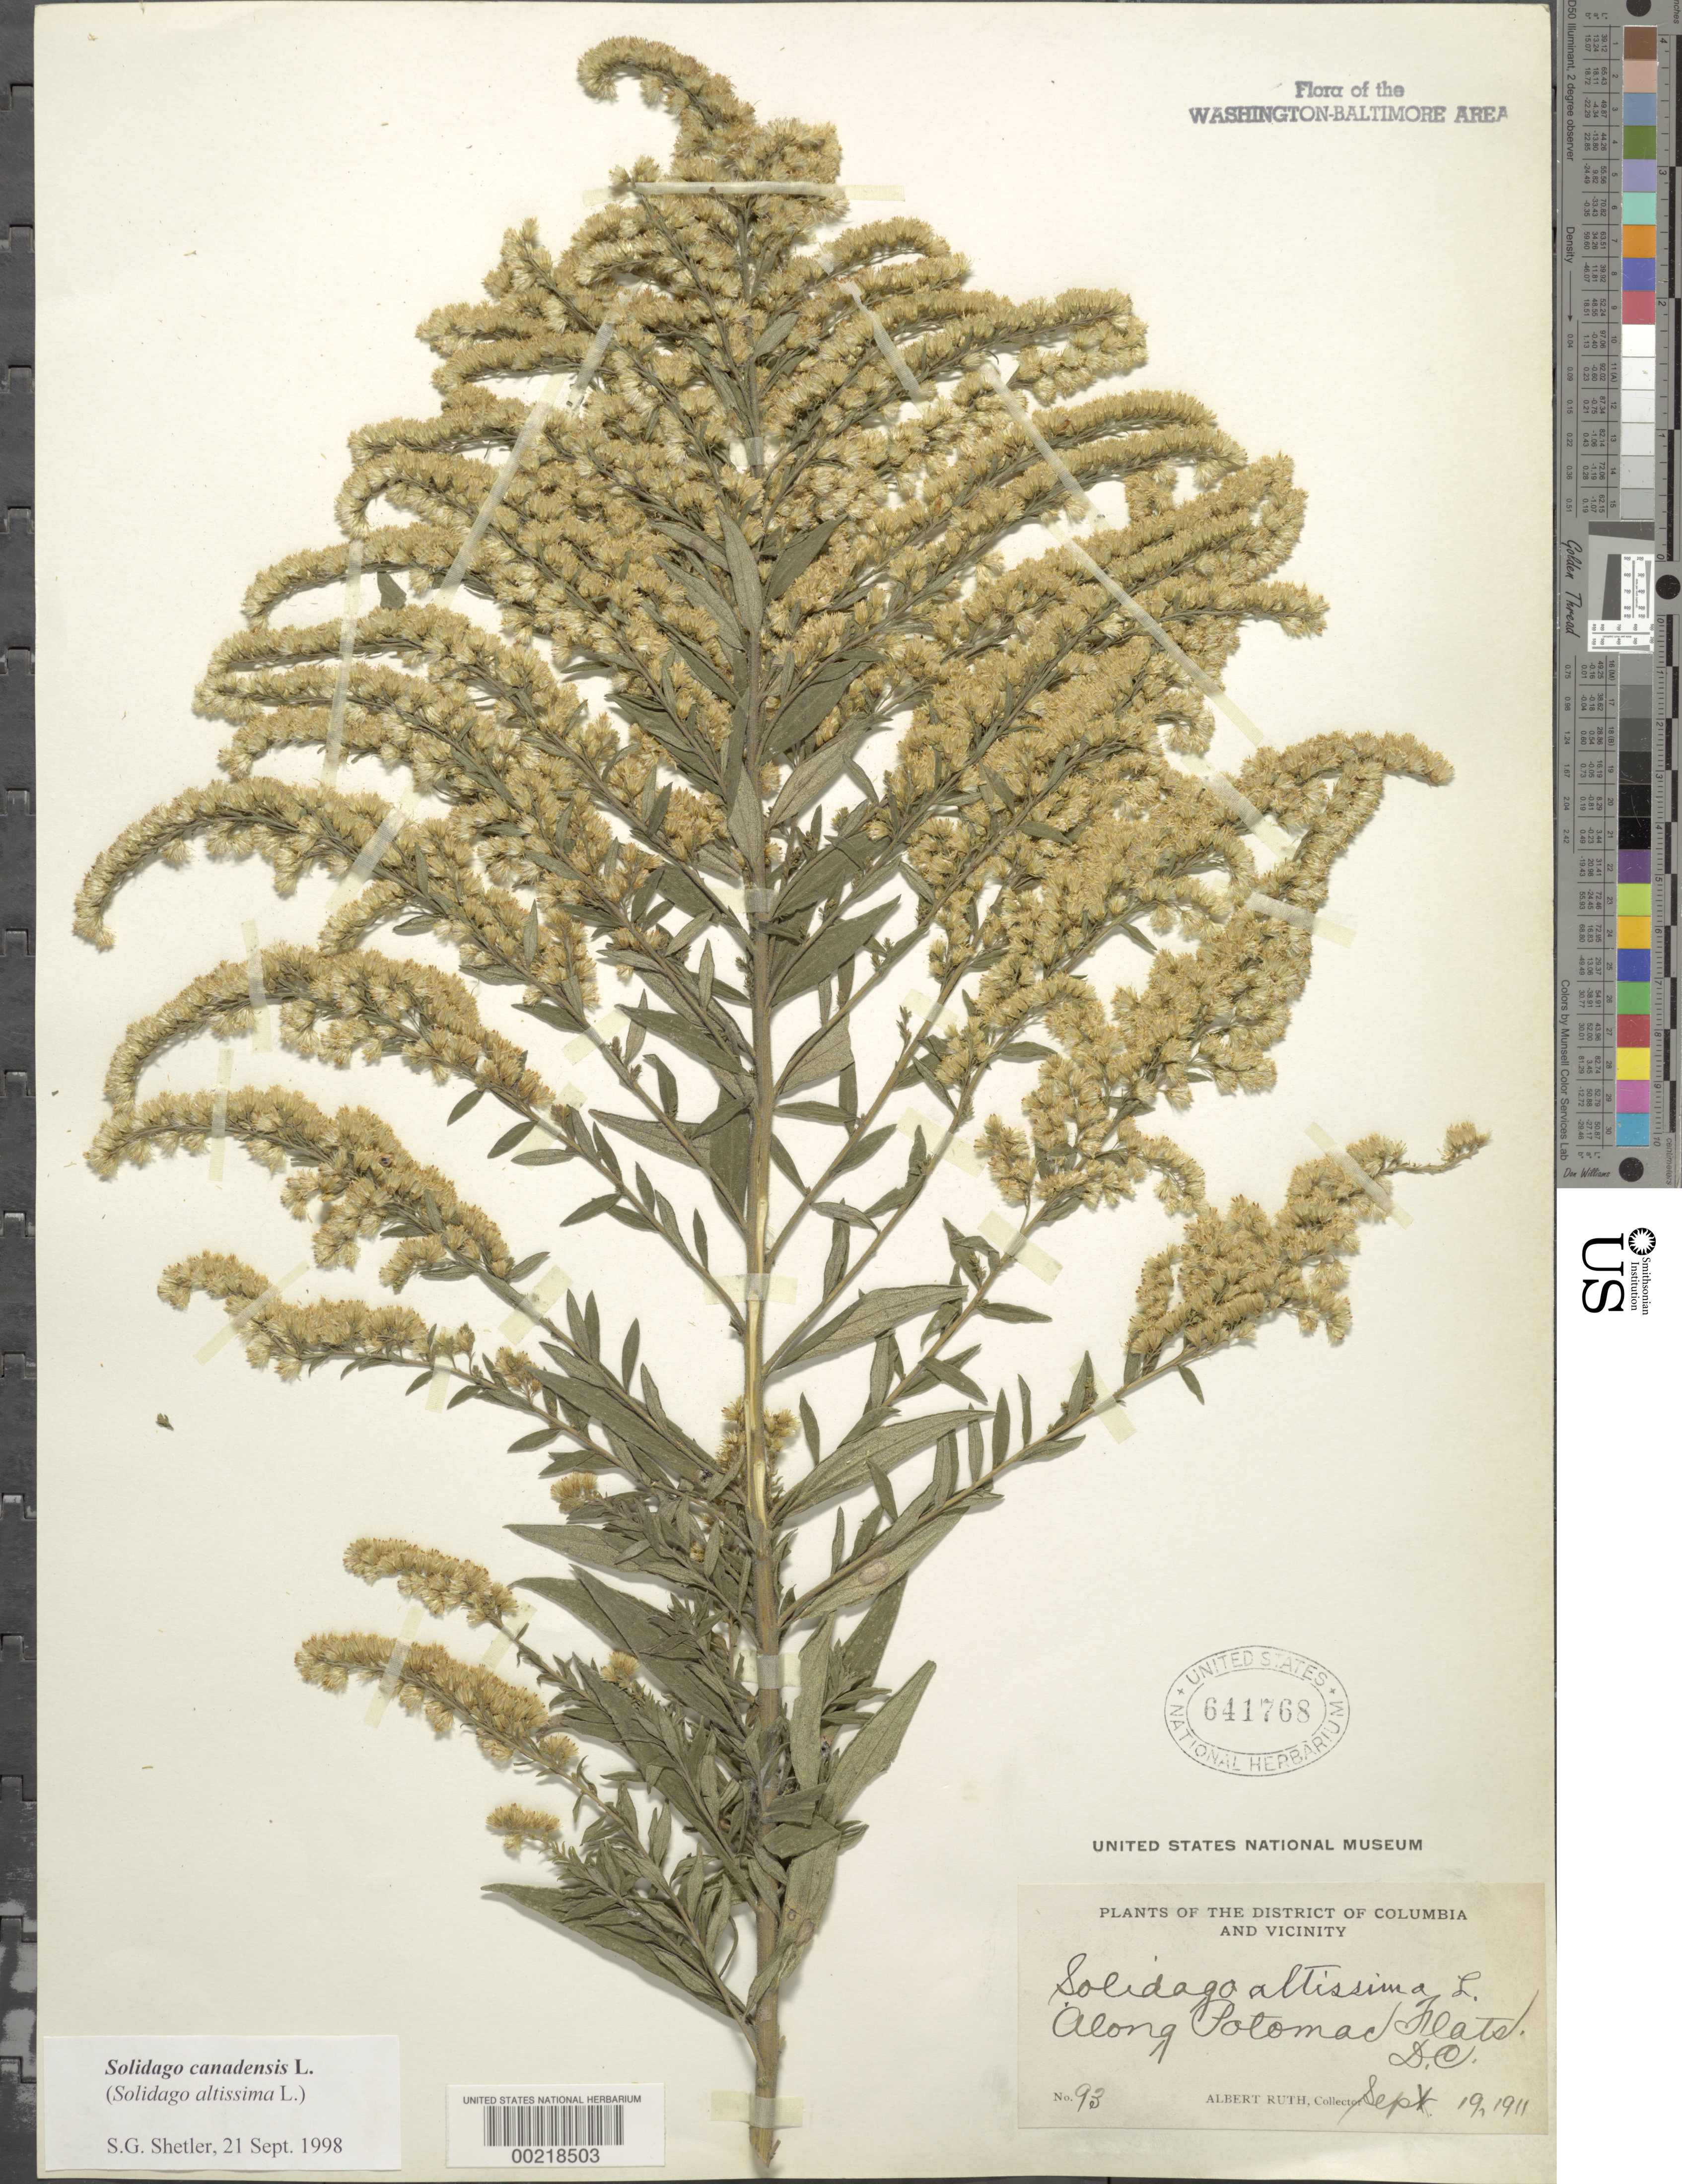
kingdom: Plantae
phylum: Tracheophyta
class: Magnoliopsida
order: Asterales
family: Asteraceae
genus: Solidago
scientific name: Solidago canadensis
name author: L.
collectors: A. Ruth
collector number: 93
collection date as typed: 19 Sep 1911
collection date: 1911-09-19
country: United States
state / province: District of Columbia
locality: Potomac flats C. & O. Canal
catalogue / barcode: US 641768